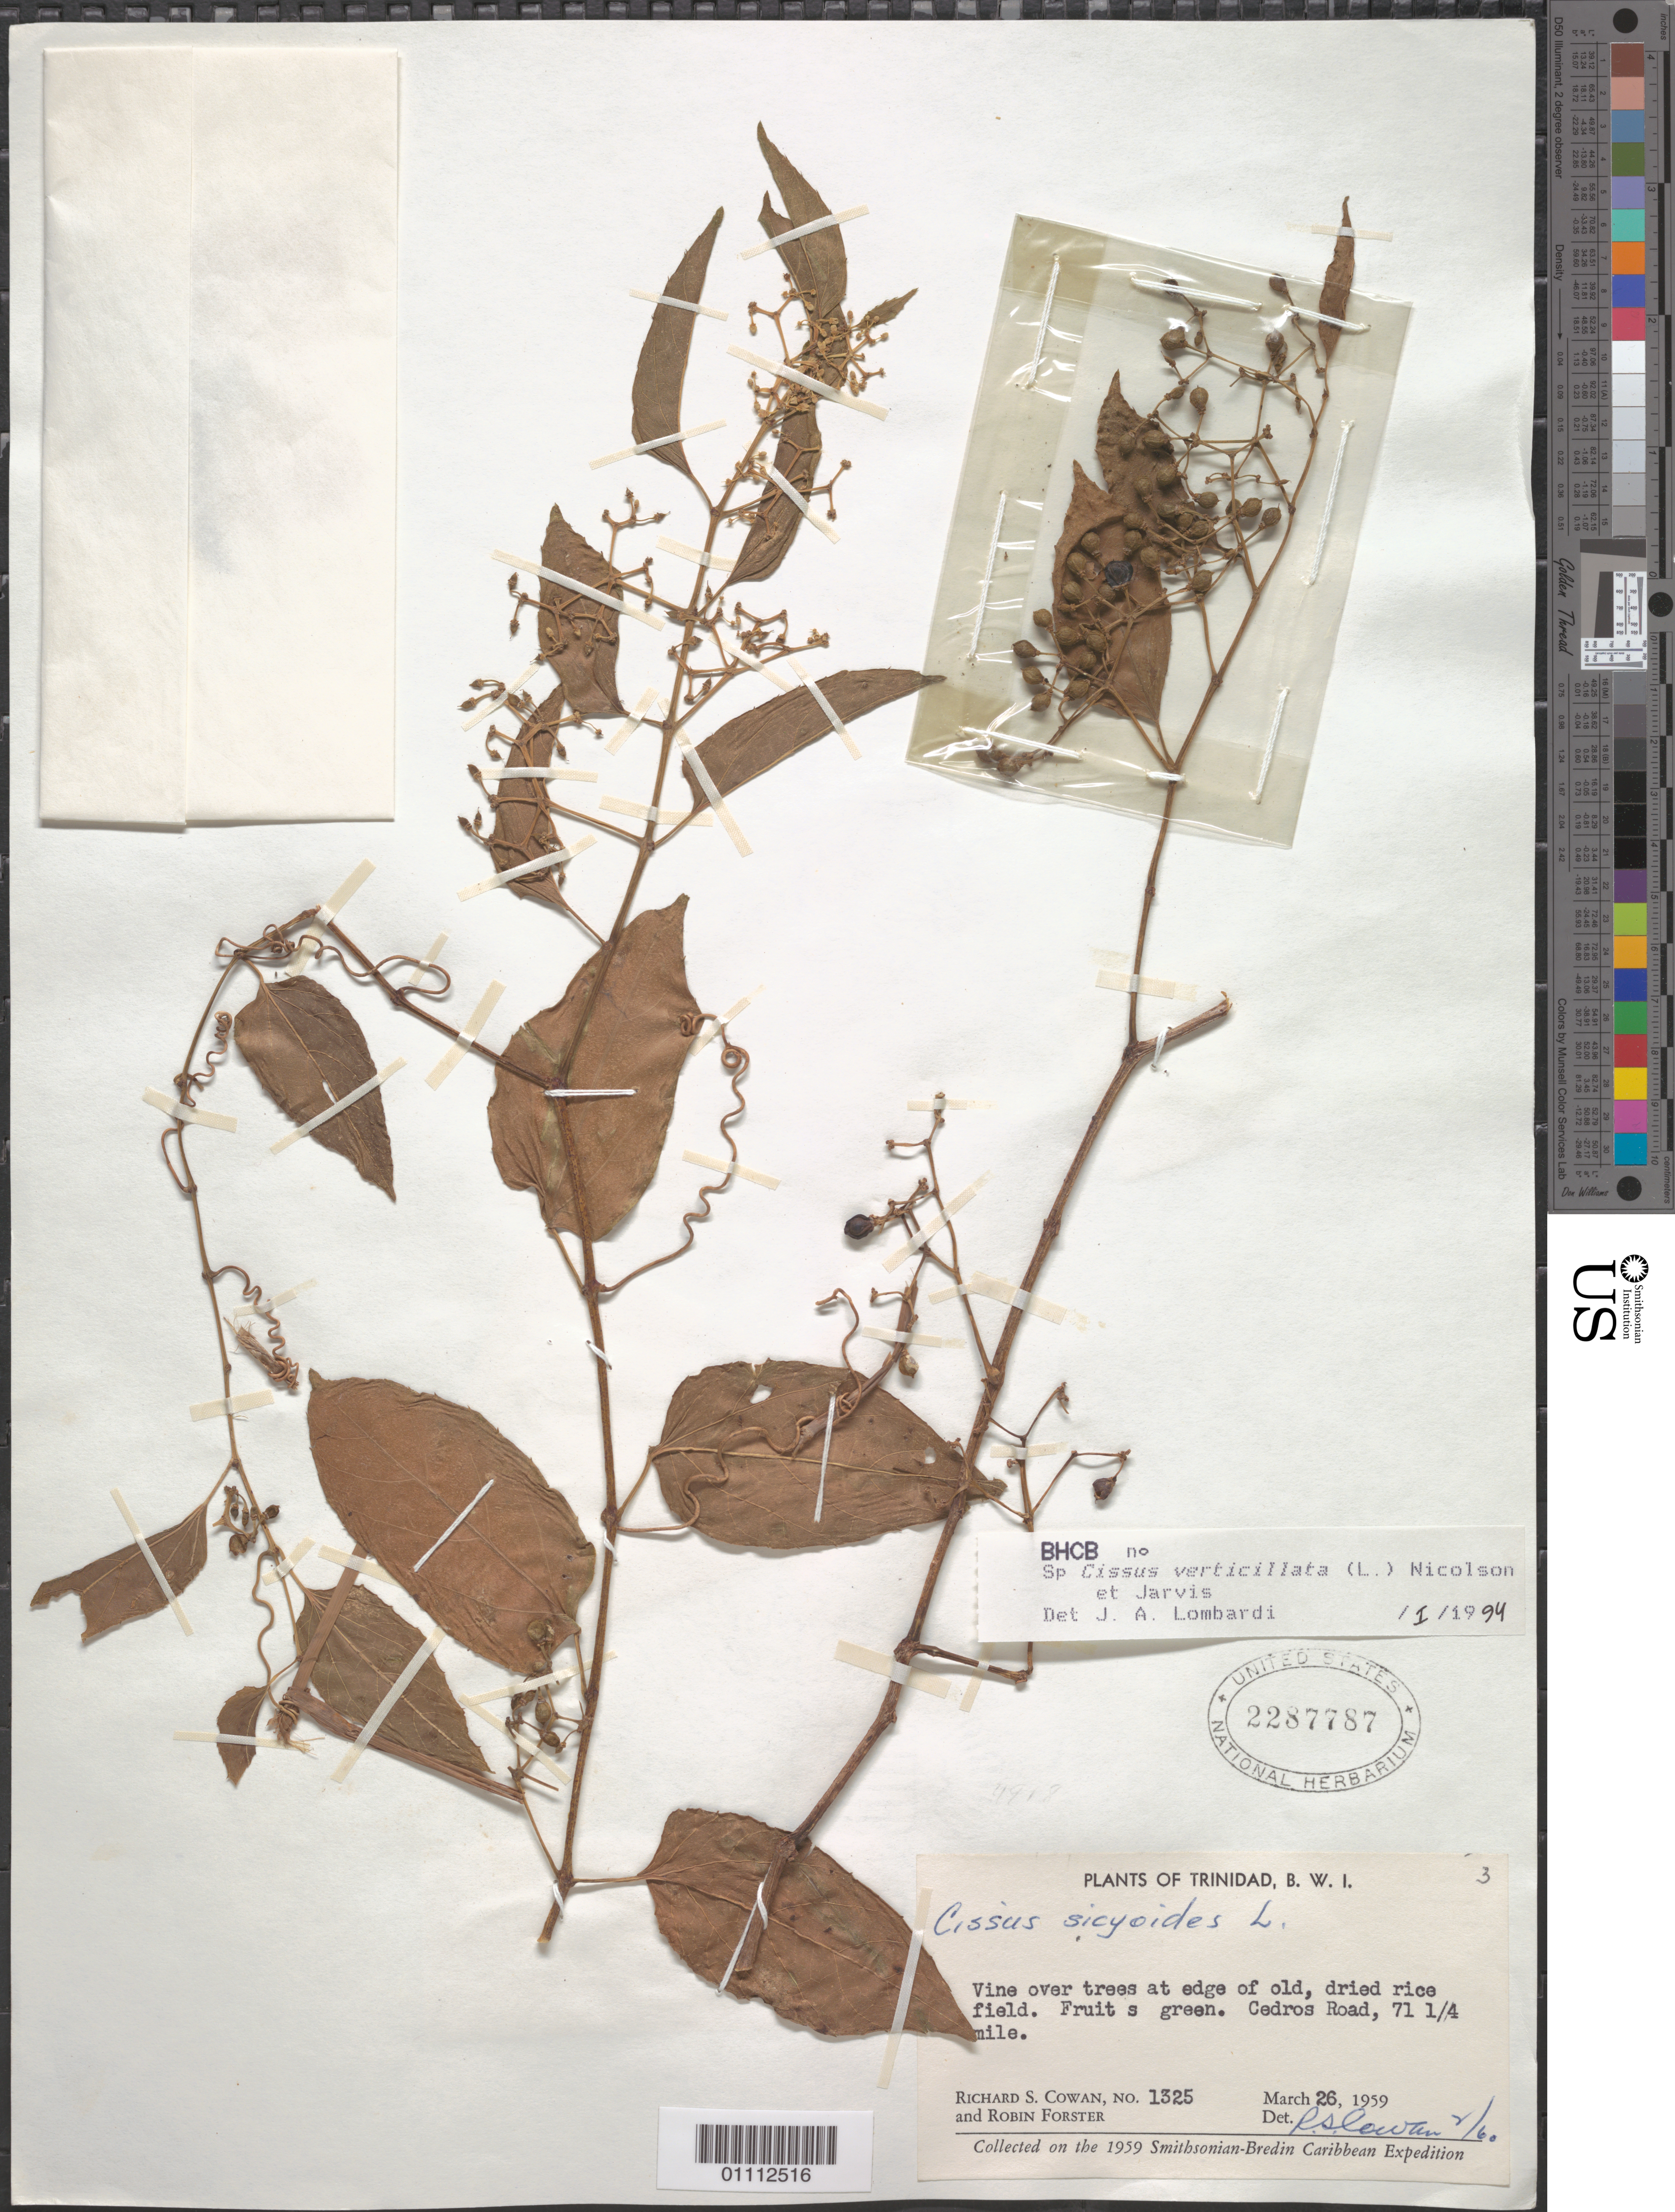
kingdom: Plantae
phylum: Tracheophyta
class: Magnoliopsida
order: Vitales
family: Vitaceae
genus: Cissus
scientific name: Cissus verticillata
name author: (L.) Nicolson & C.E. Jarvis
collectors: R. S. Cowan & R. Forster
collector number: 1325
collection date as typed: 26 Mar 1959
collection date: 1959-03-26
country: Trinidad and Tobago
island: Trinidad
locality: Cedros Road.71 1/4 mile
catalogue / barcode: US 2287787